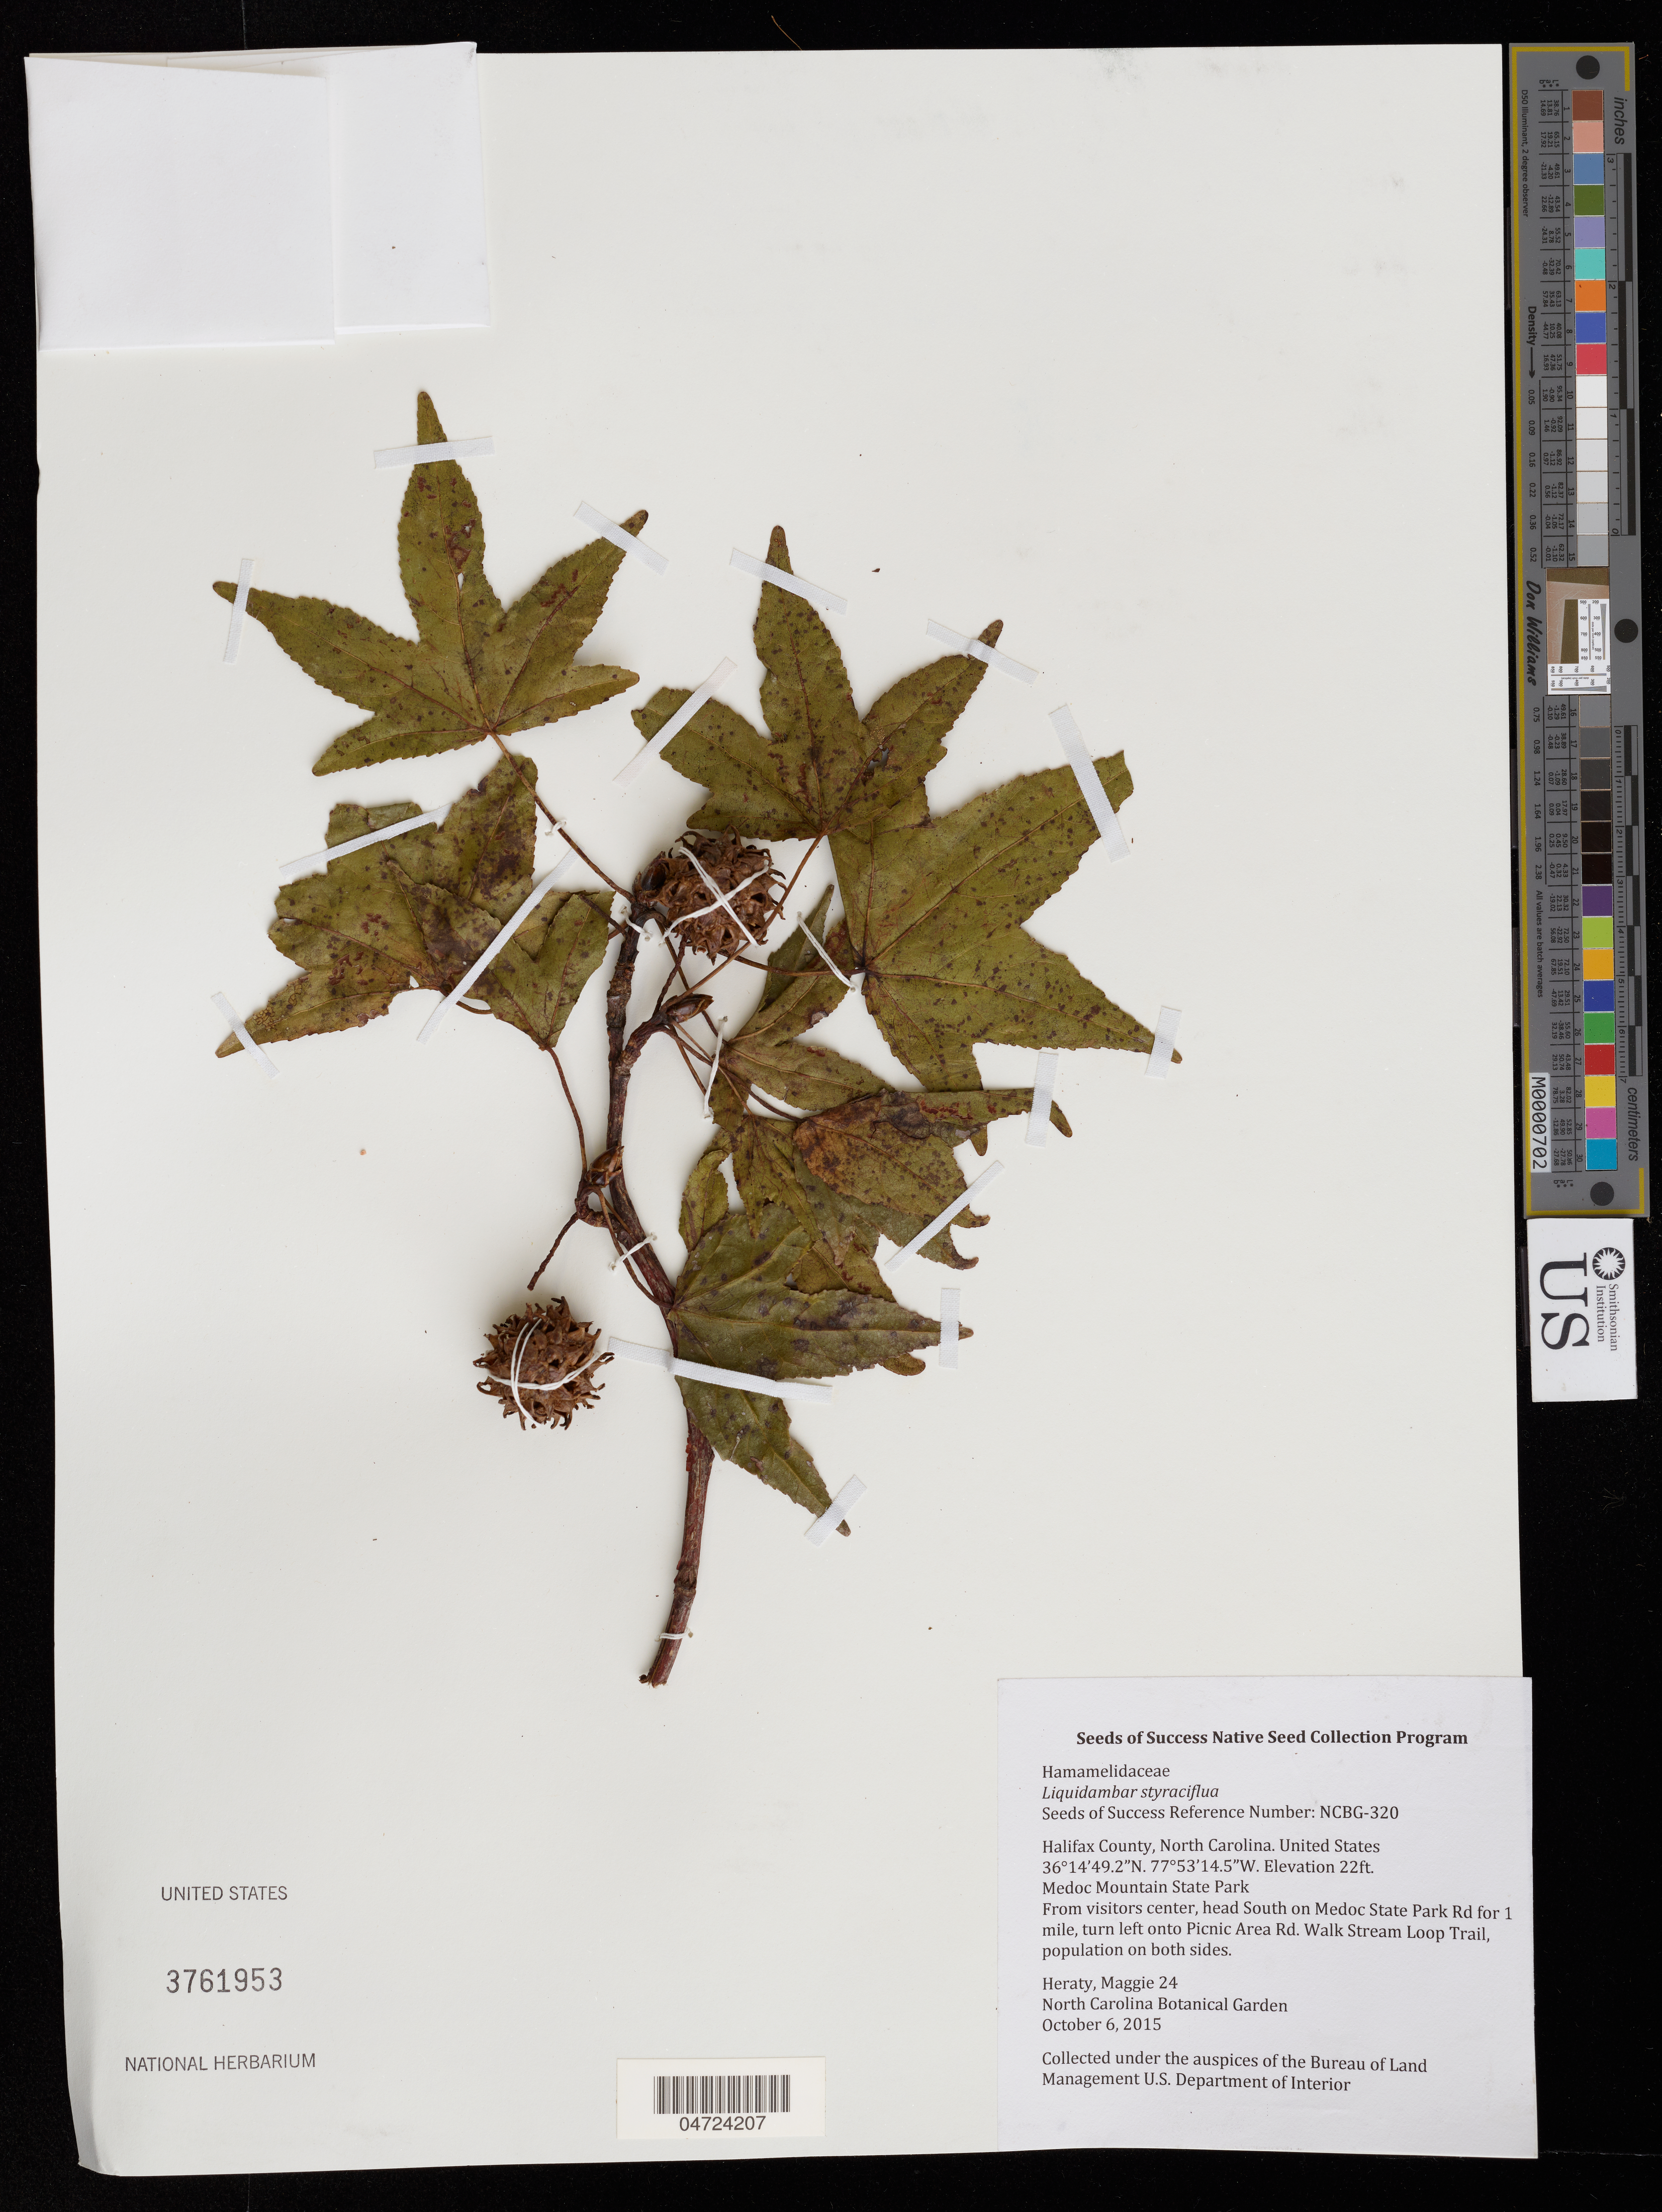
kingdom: Plantae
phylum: Tracheophyta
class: Magnoliopsida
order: Saxifragales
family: Altingiaceae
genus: Liquidambar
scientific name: Liquidambar styraciflua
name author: L.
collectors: M. Heraty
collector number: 24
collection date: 2015-10-06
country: United States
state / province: North Carolina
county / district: Halifax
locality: Halifax County. Medoc Mountain State Park. From visitors center, head South on Medoc State Park Rd for 1 mile, turn left onto Picnic Area Rd. Walk Stream Loop Trail, population on both sides.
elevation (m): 7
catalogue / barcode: US 3761953